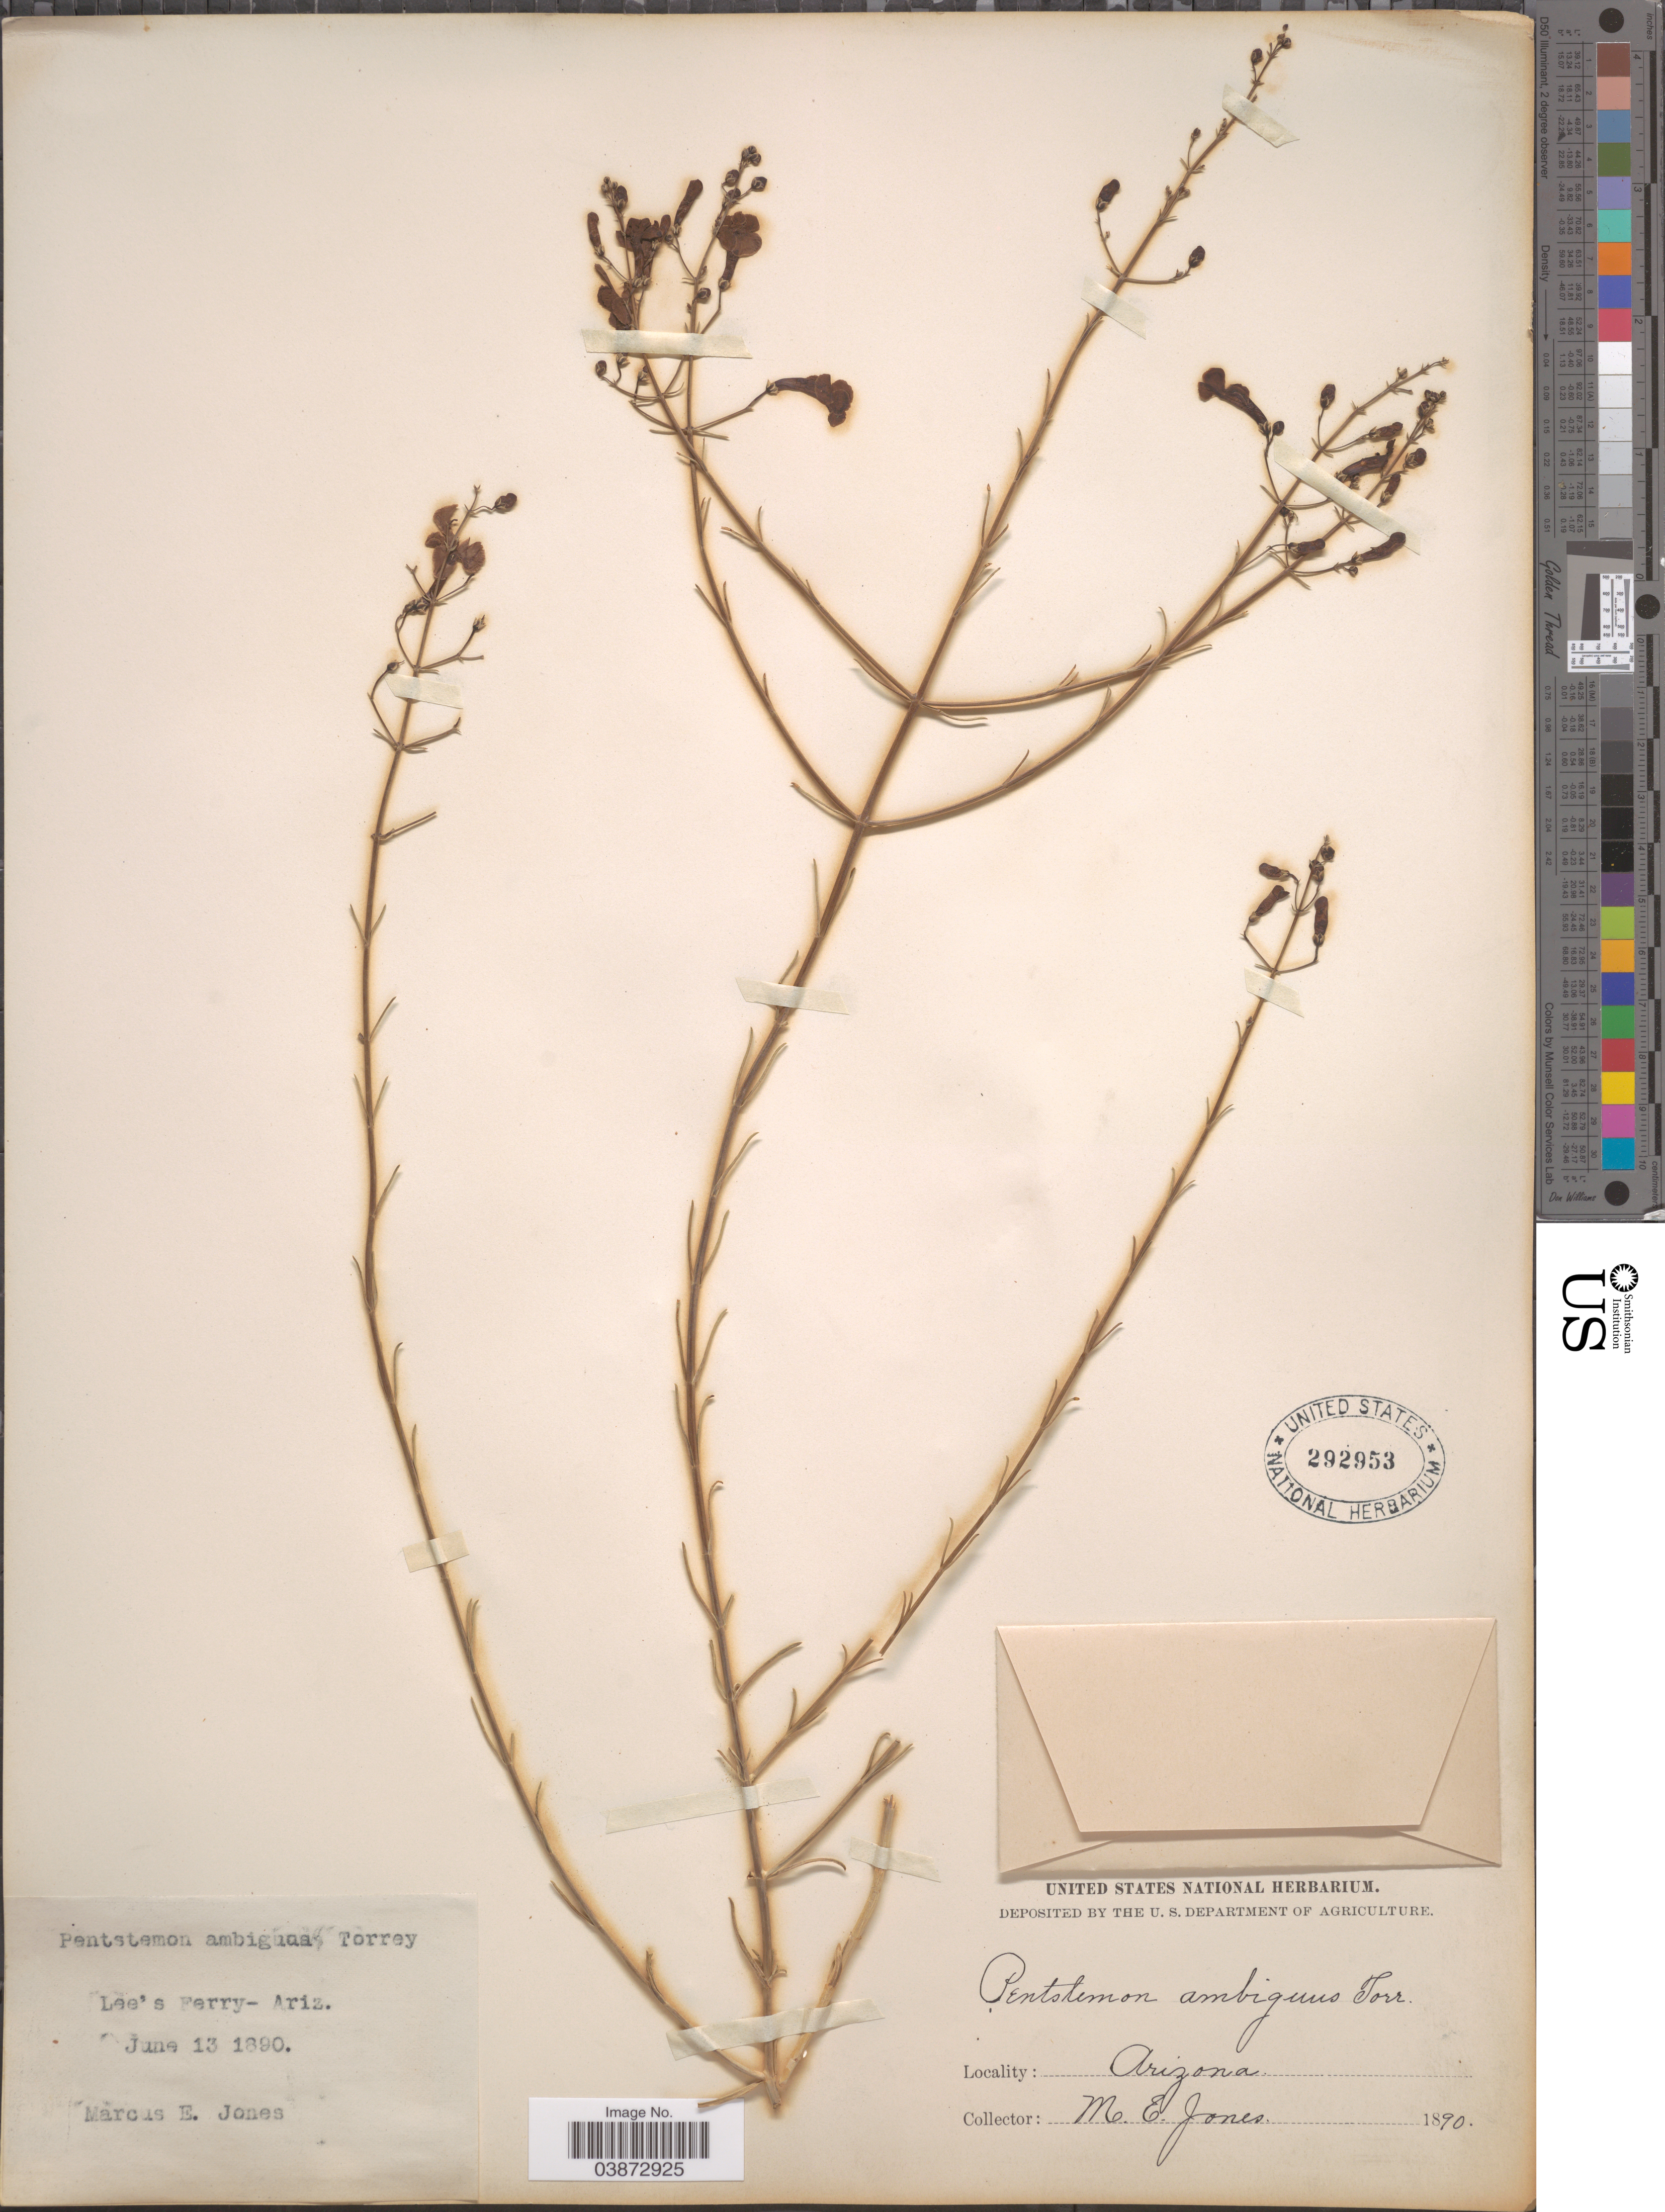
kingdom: Plantae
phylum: Tracheophyta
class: Magnoliopsida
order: Lamiales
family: Plantaginaceae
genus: Penstemon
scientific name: Penstemon ambiguus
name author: Torr.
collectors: M. E. Jones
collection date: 1890-06-13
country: United States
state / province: Arizona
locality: Lee's Ferry-Ariz.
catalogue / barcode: US 292953